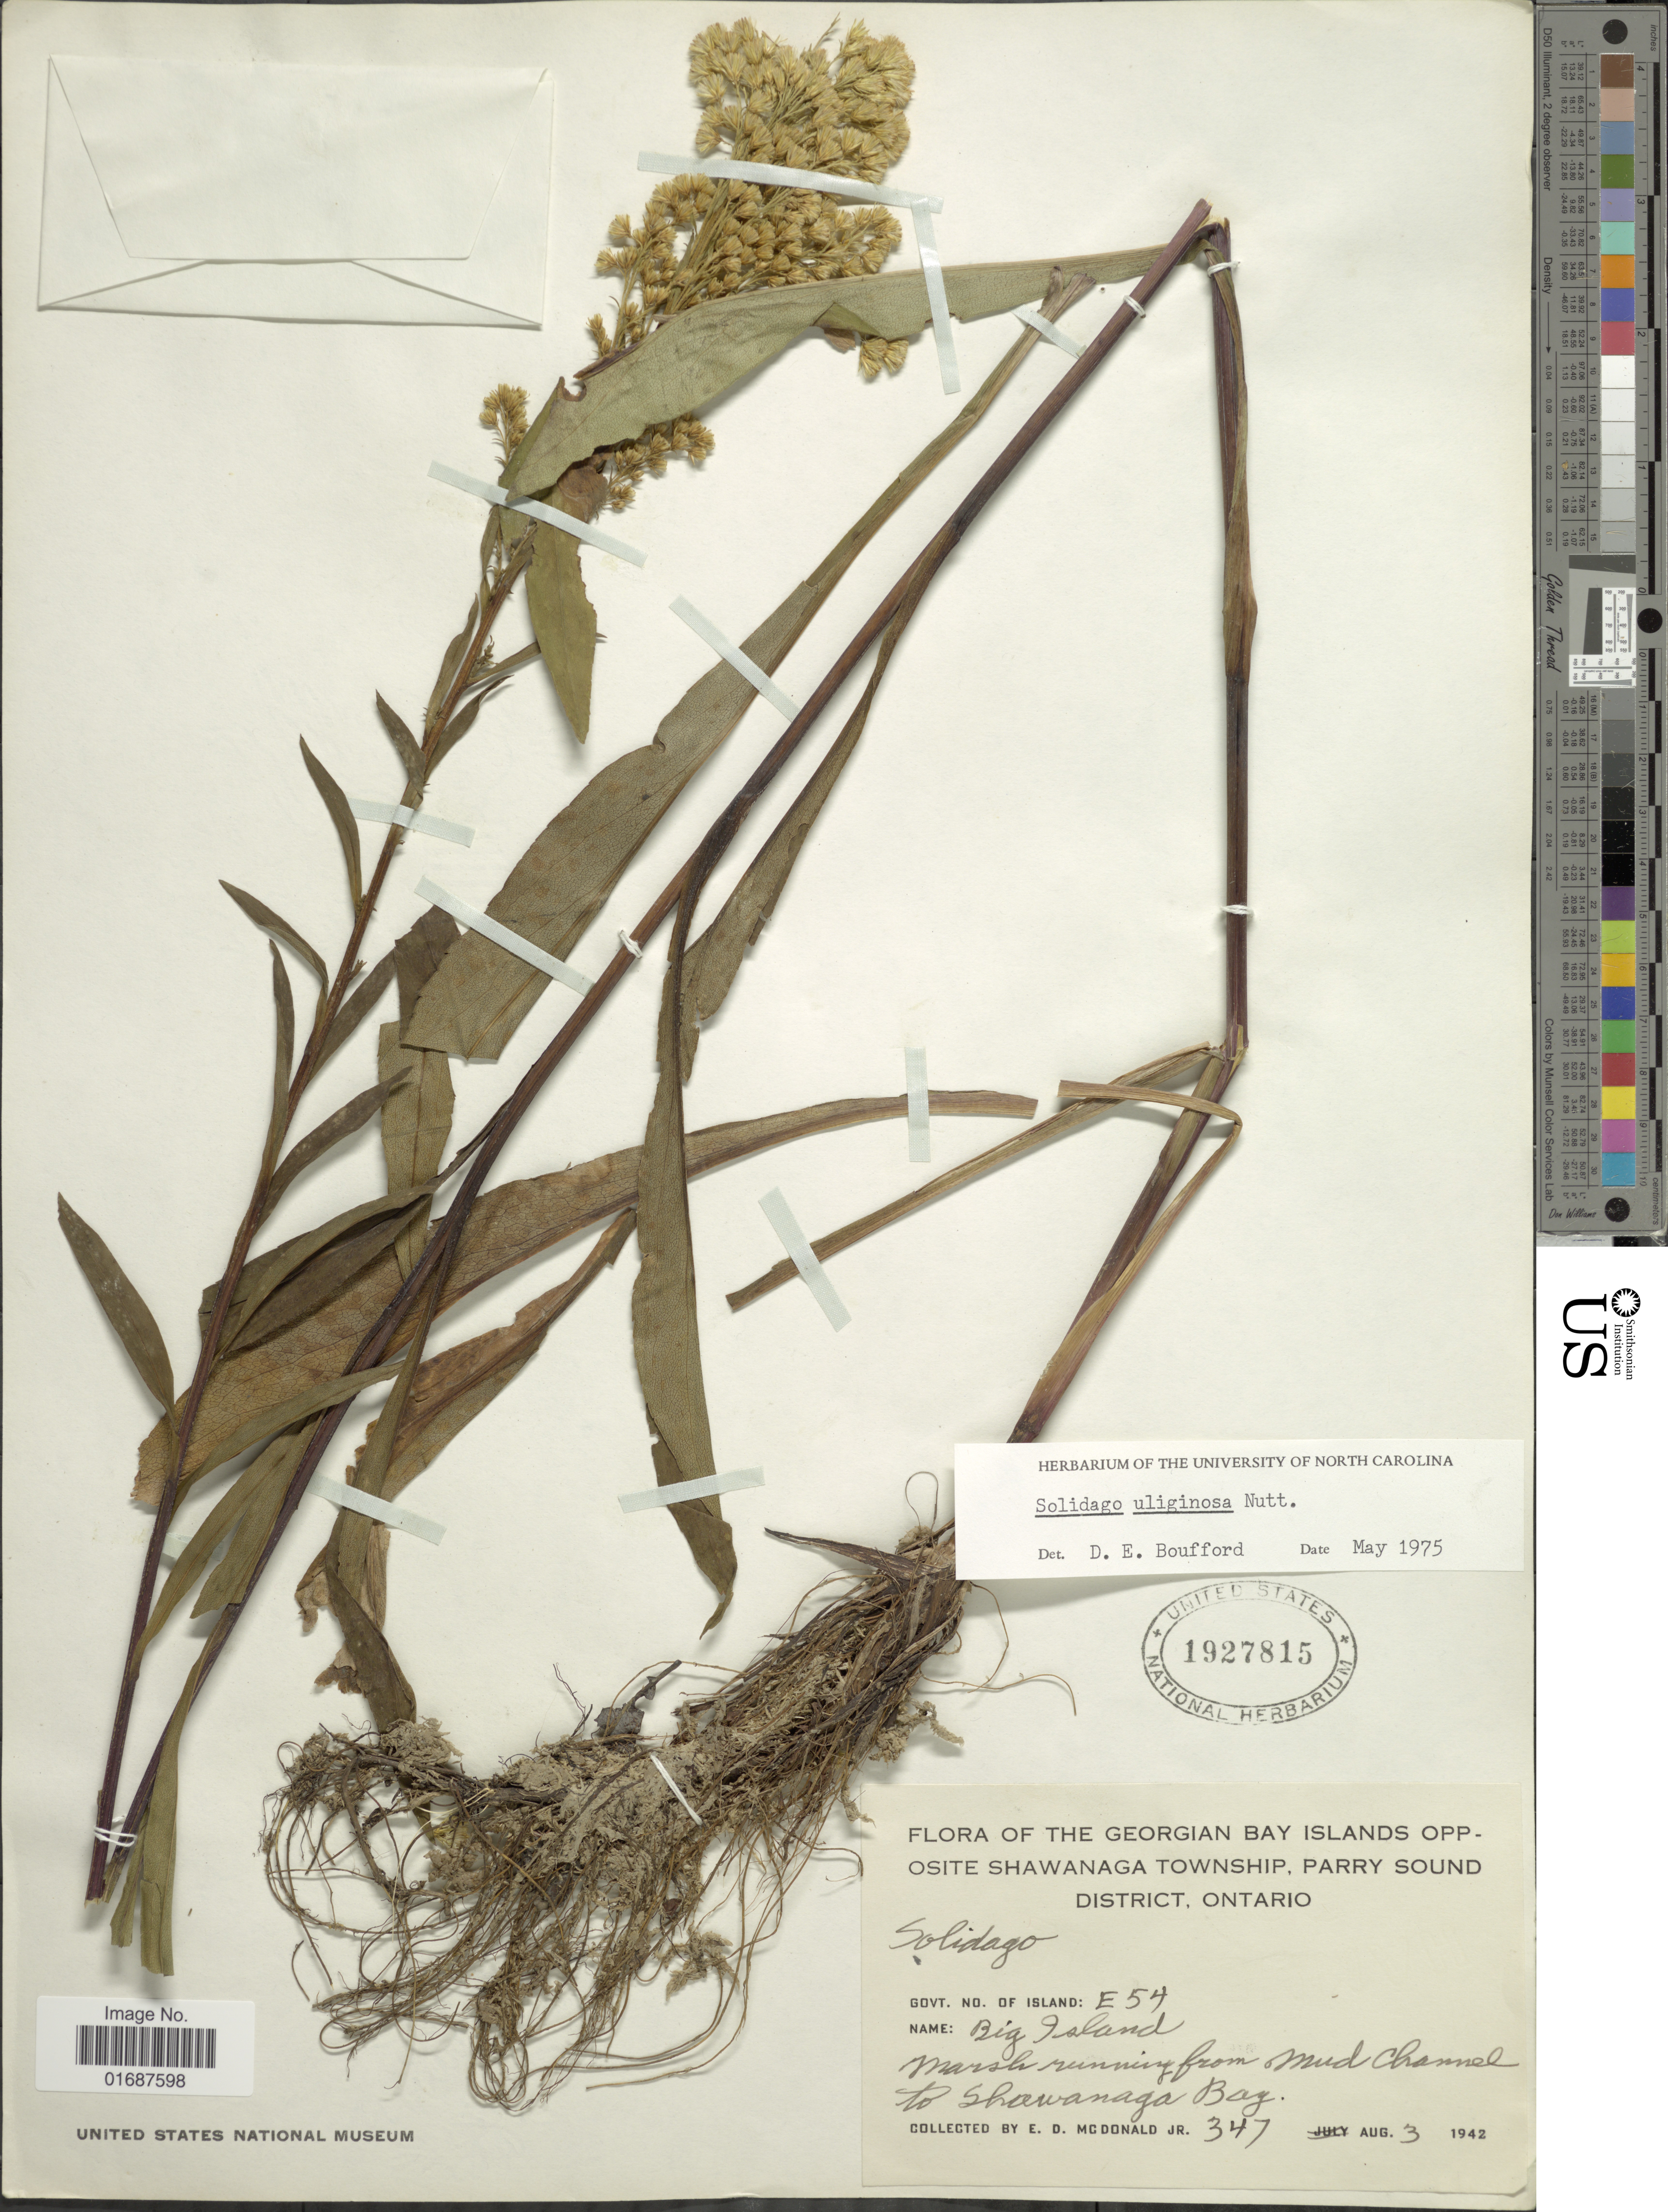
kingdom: Plantae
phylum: Tracheophyta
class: Magnoliopsida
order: Asterales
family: Asteraceae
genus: Solidago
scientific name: Solidago uliginosa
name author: Nutt.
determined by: Boufford, D. E.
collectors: E. D. McDonald Jr.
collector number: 347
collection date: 1942-08-03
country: Canada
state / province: Ontario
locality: Georgian Bay Islands opposite Shawanaga Township, Parry Sound District. Big Island. Marsh running from mud channel to Shawanaga Bay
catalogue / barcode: US 1927815